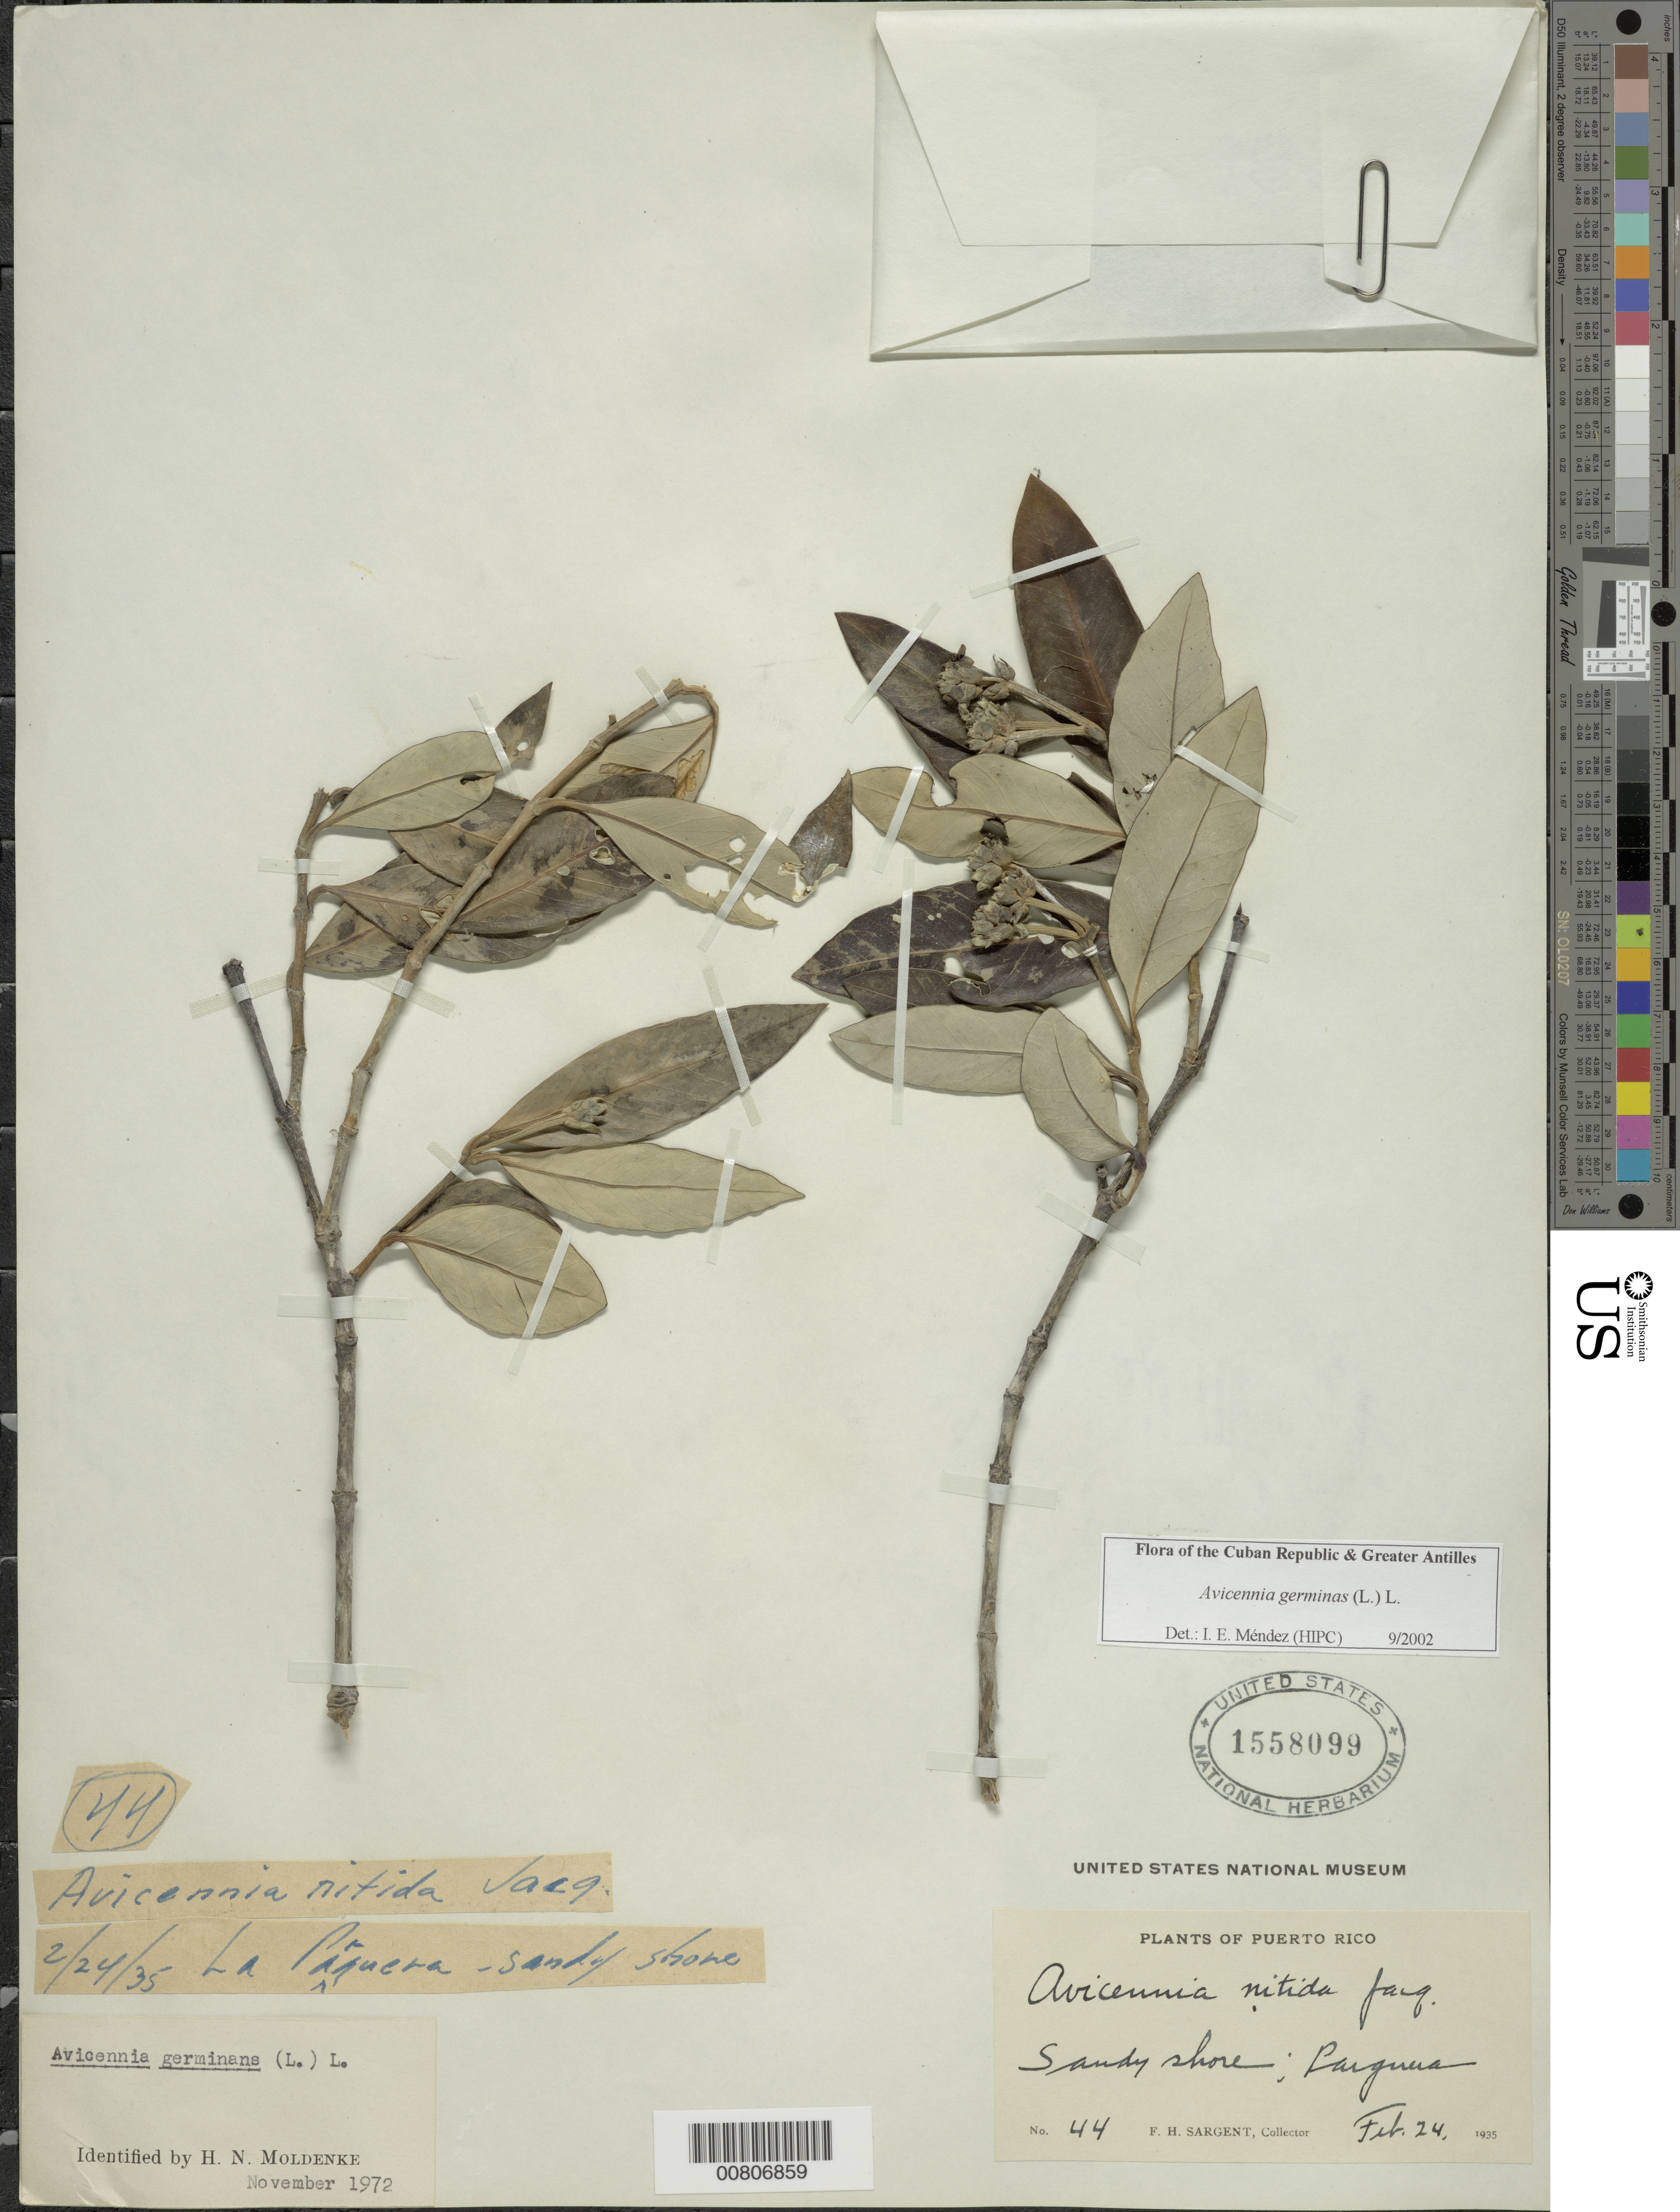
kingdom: Plantae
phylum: Tracheophyta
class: Magnoliopsida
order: Lamiales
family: Acanthaceae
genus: Avicennia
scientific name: Avicennia germinans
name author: (L.) L.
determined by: Méndez, Isidro E., (HIPC)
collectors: F. H. Sargent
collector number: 44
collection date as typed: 24 Feb 1925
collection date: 1925-02-24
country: Puerto Rico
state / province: Lajas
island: Puerto Rico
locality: Parguera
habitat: Sandy shore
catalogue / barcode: US 1558099